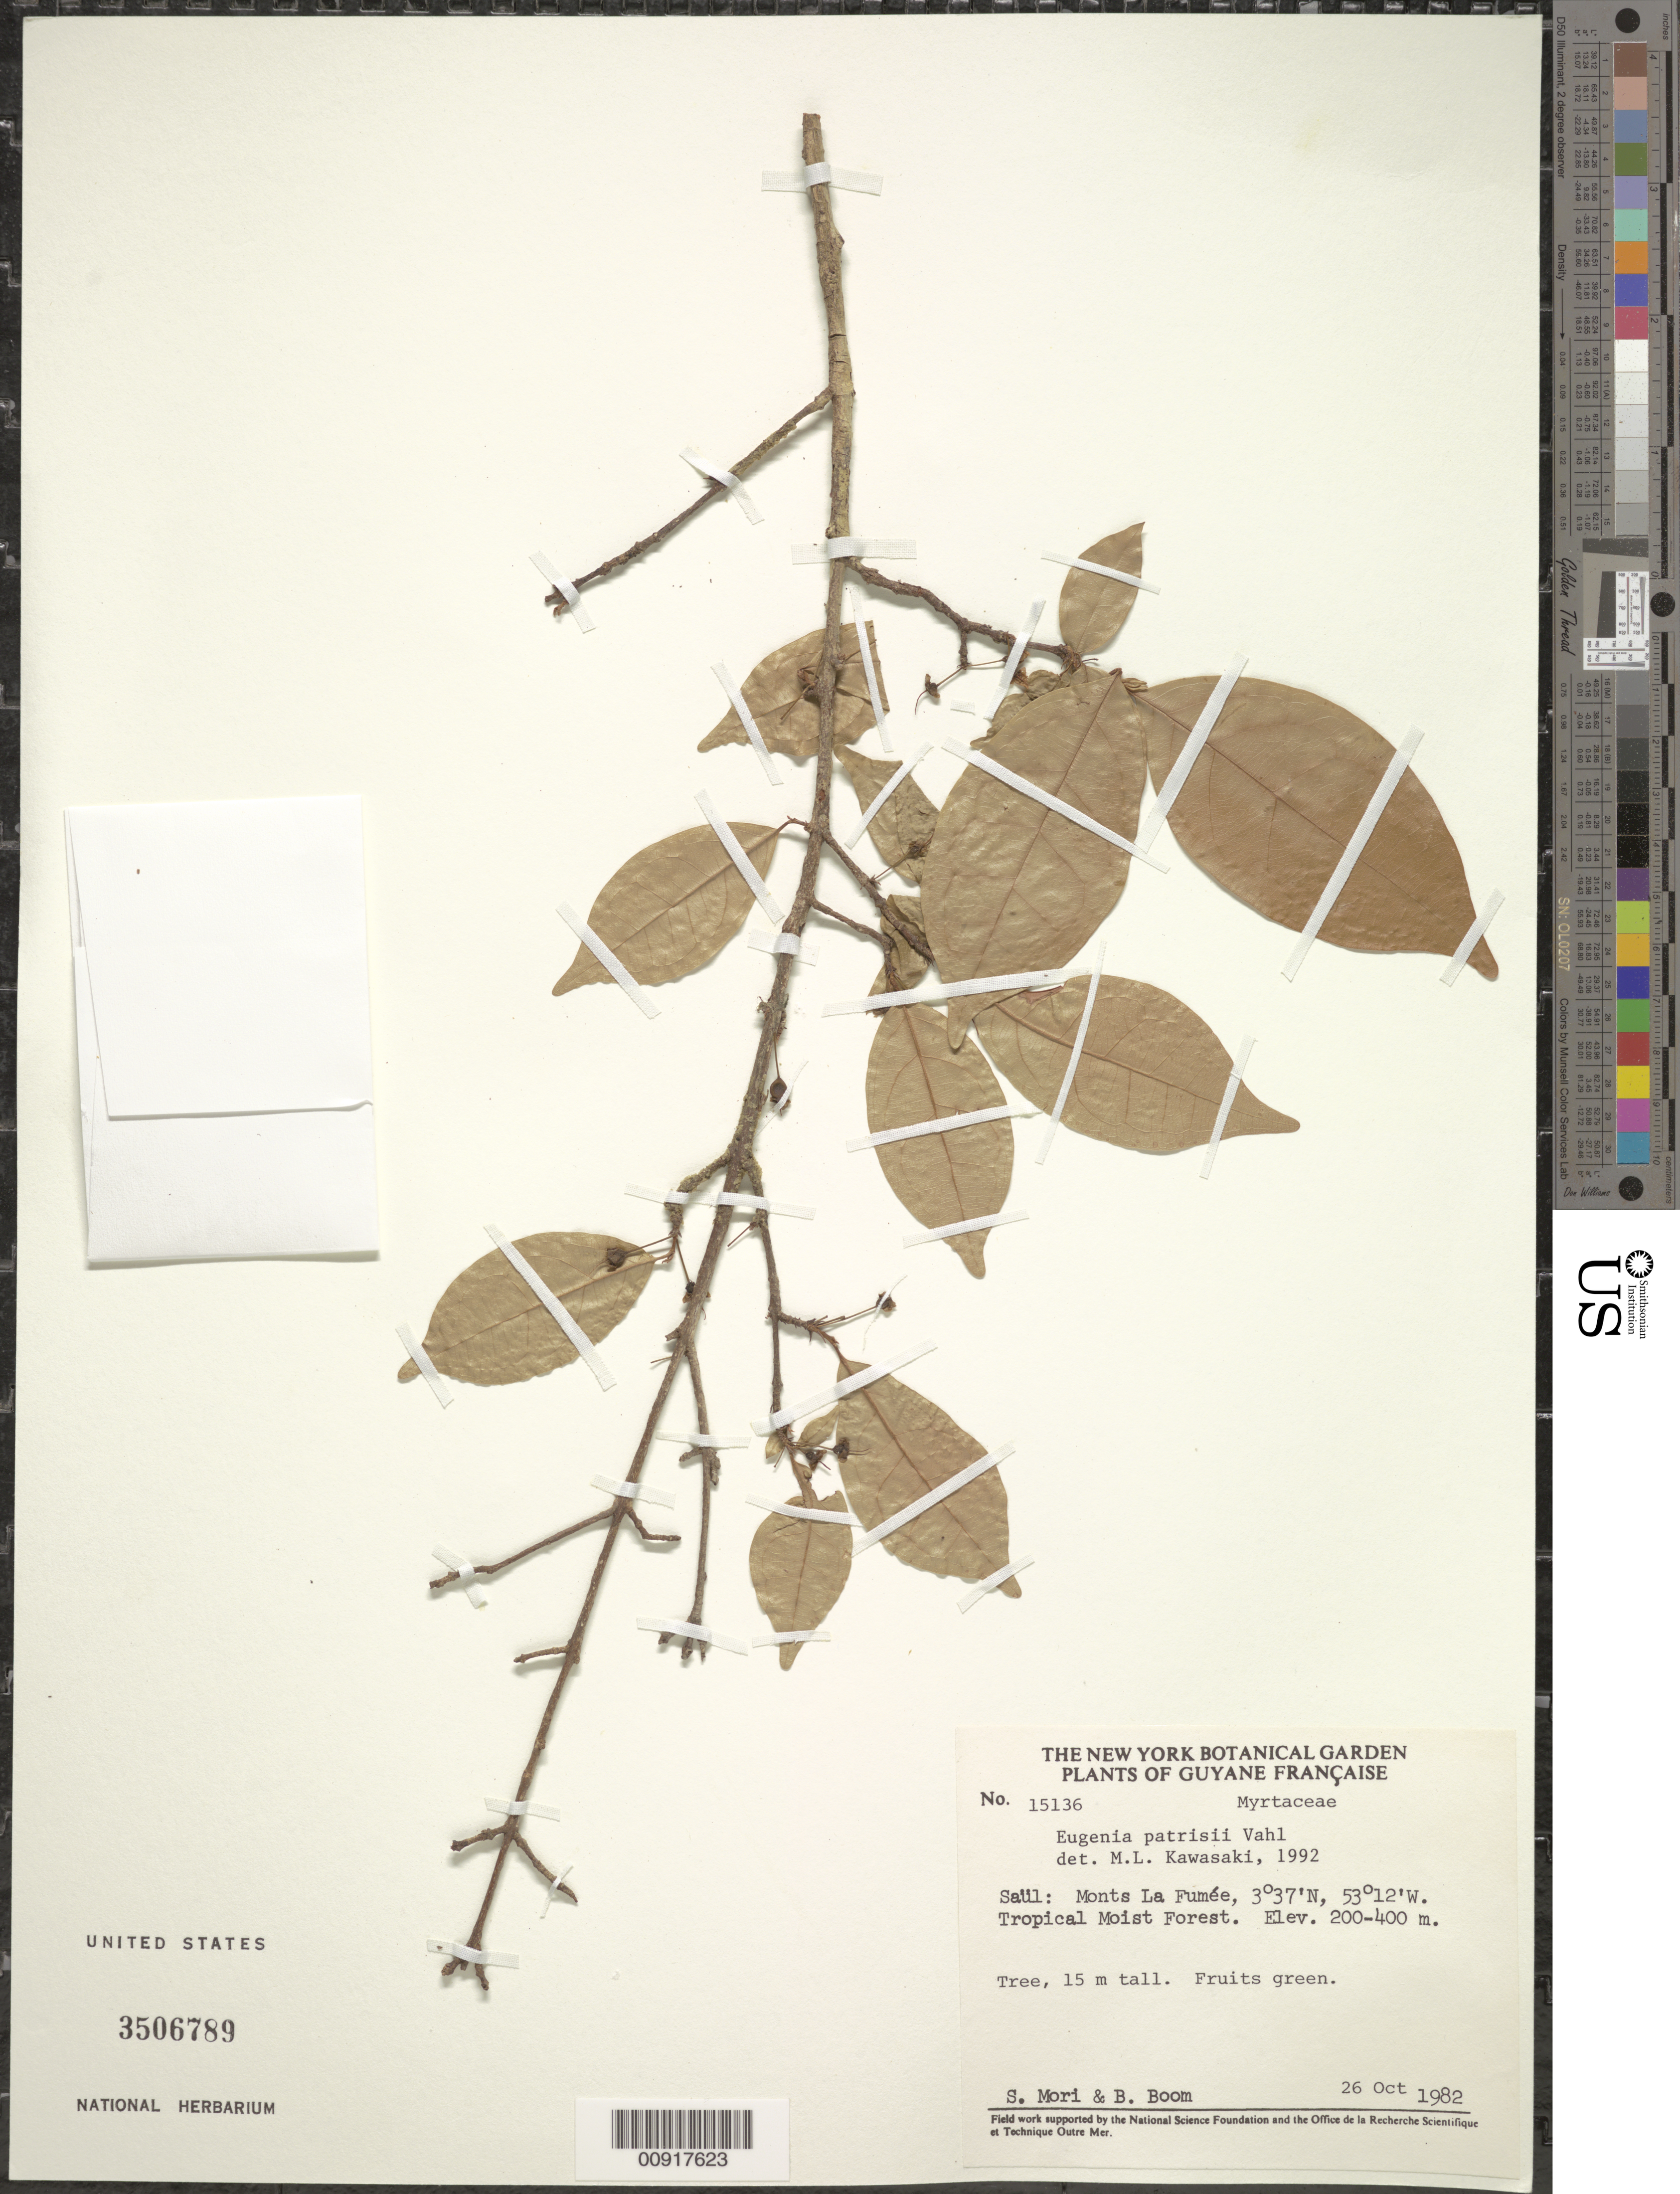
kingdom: Plantae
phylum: Tracheophyta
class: Magnoliopsida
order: Myrtales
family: Myrtaceae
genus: Eugenia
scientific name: Eugenia patrisii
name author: Vahl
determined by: Kawasaki, María L.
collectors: S. Mori & B. M. Boom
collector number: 15136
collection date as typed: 26-Oct-82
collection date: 1982-10-26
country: French Guiana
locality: Saül, Monts La Fumée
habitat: Tropical moist forest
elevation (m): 200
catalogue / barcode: US 3506789